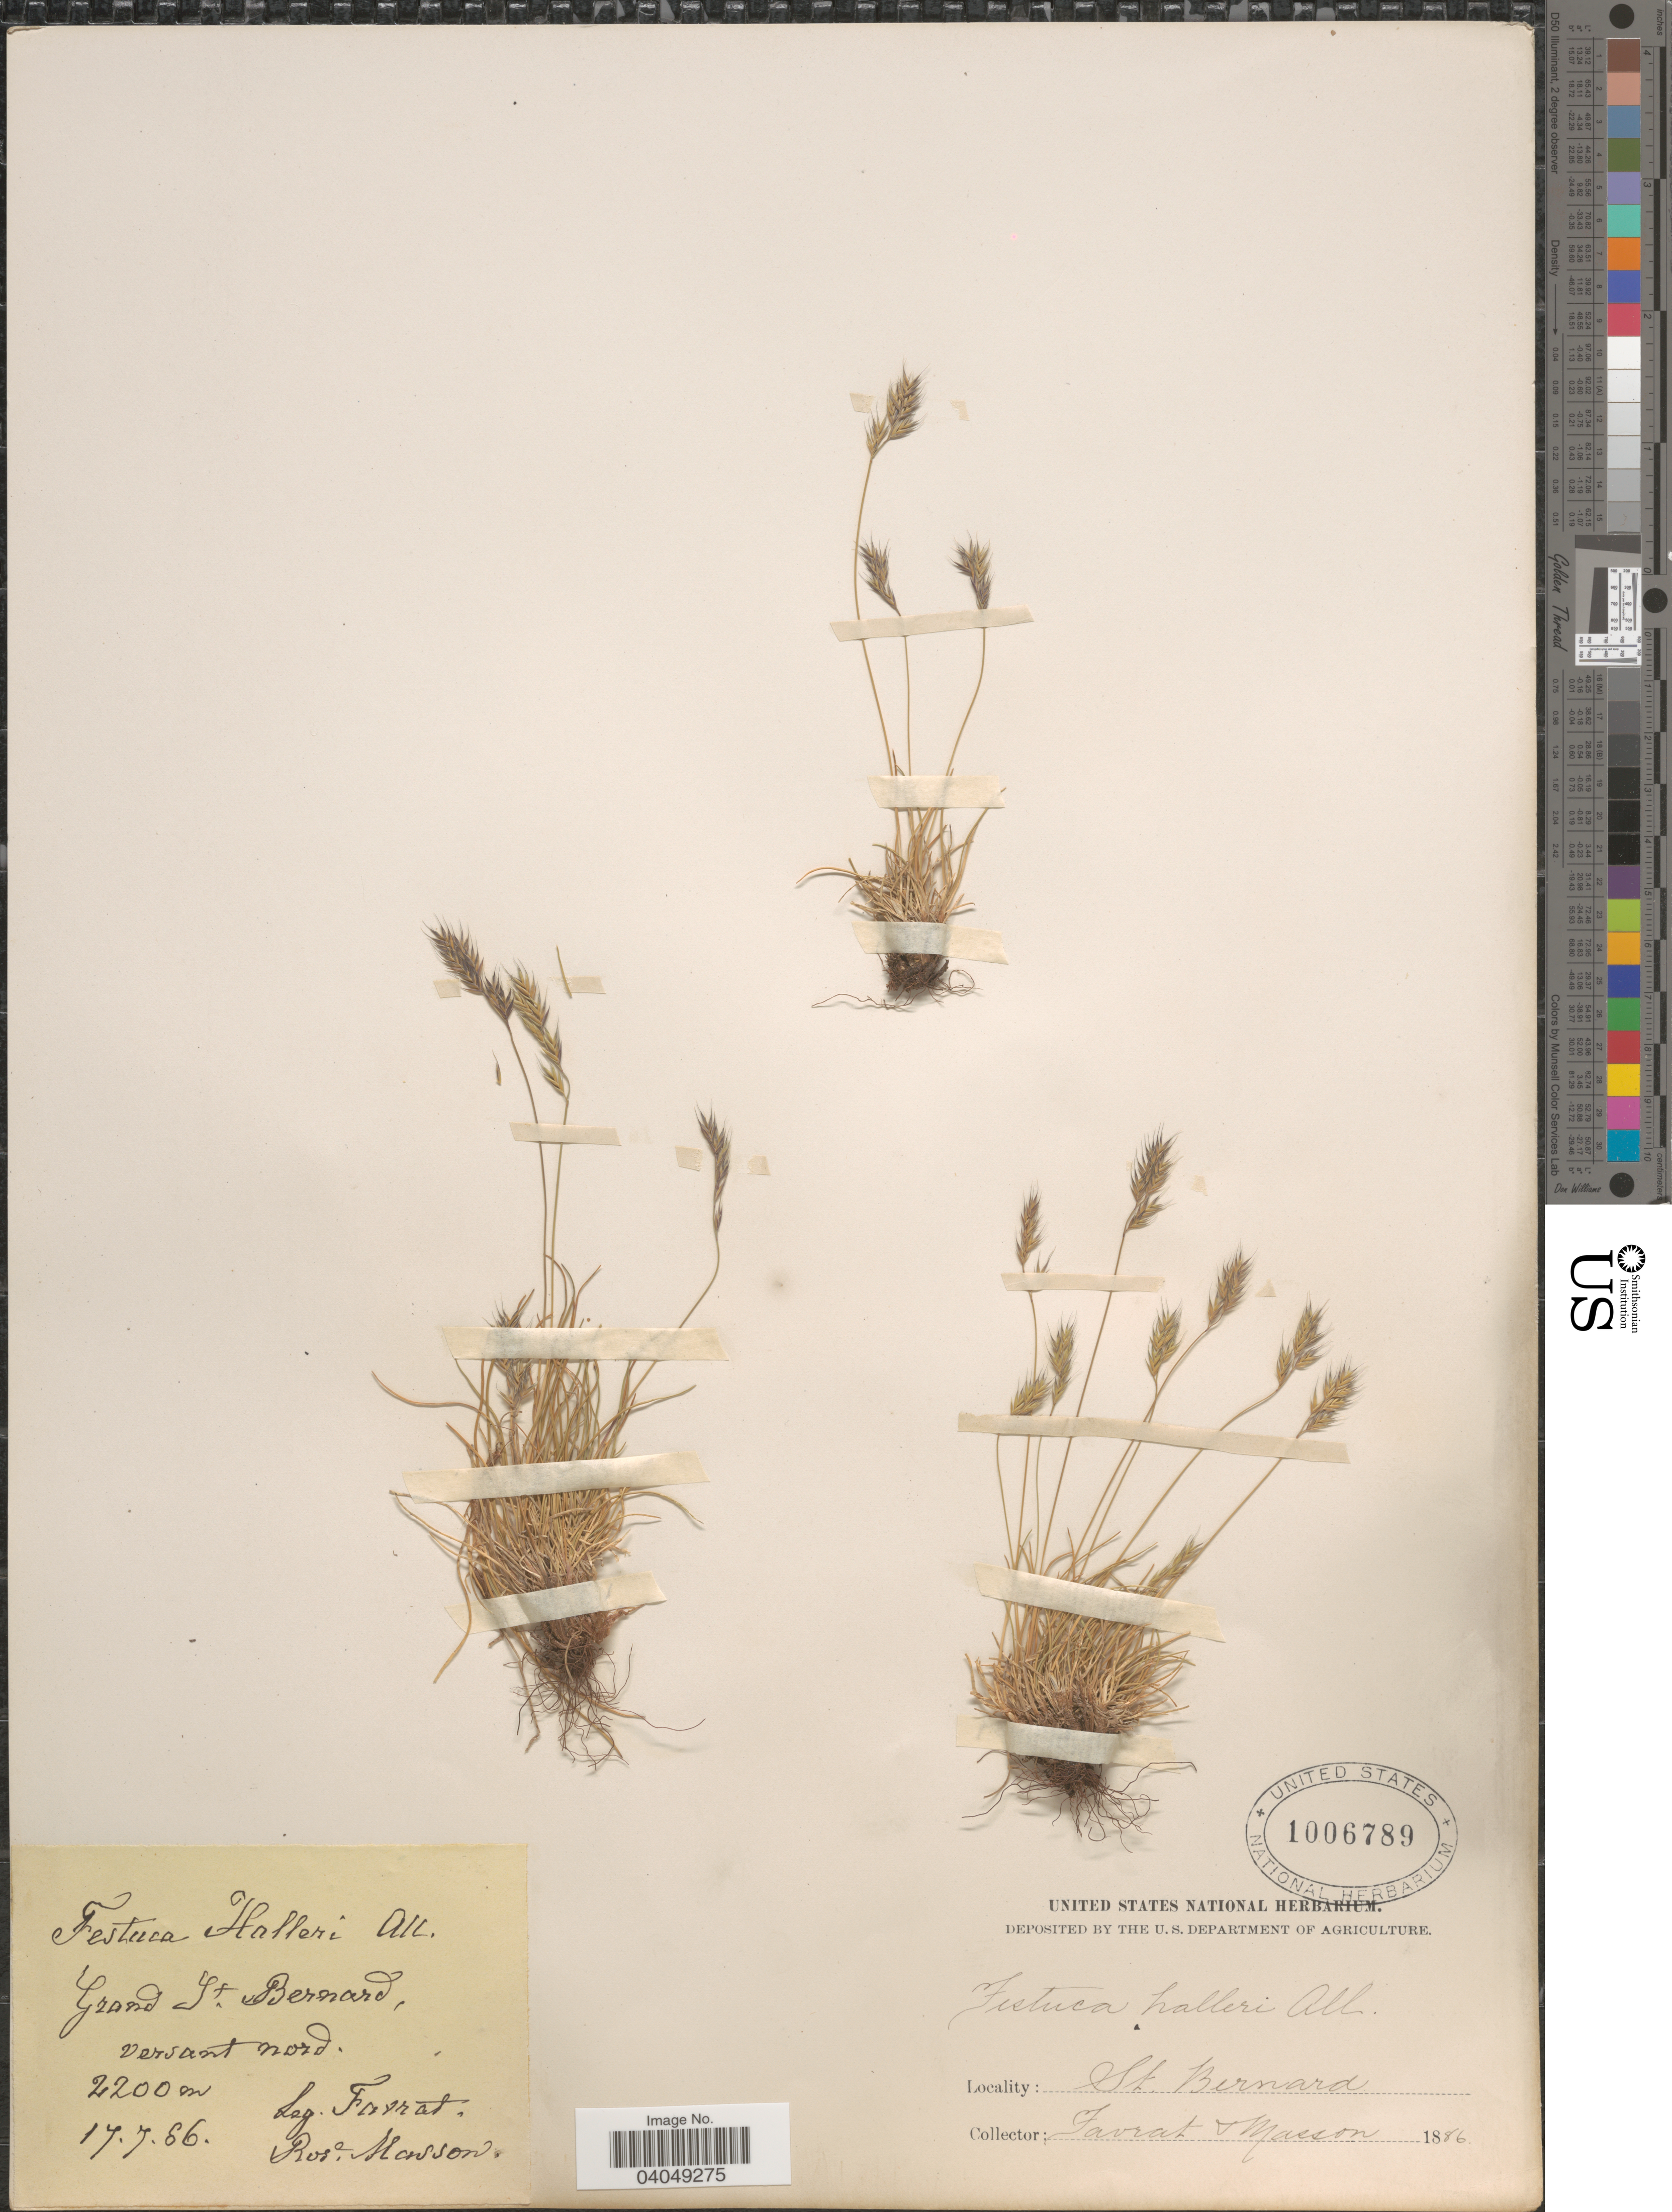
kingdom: Plantae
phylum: Tracheophyta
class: Liliopsida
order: Poales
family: Poaceae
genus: Festuca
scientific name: Festuca halleri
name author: All.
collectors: L. Favrat & R. Masson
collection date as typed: Transcribed d/m/y: 17/7/66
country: Switzerland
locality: Grand St. Bernard, versant nord. St. Bernard.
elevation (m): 2200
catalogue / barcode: US 1006789